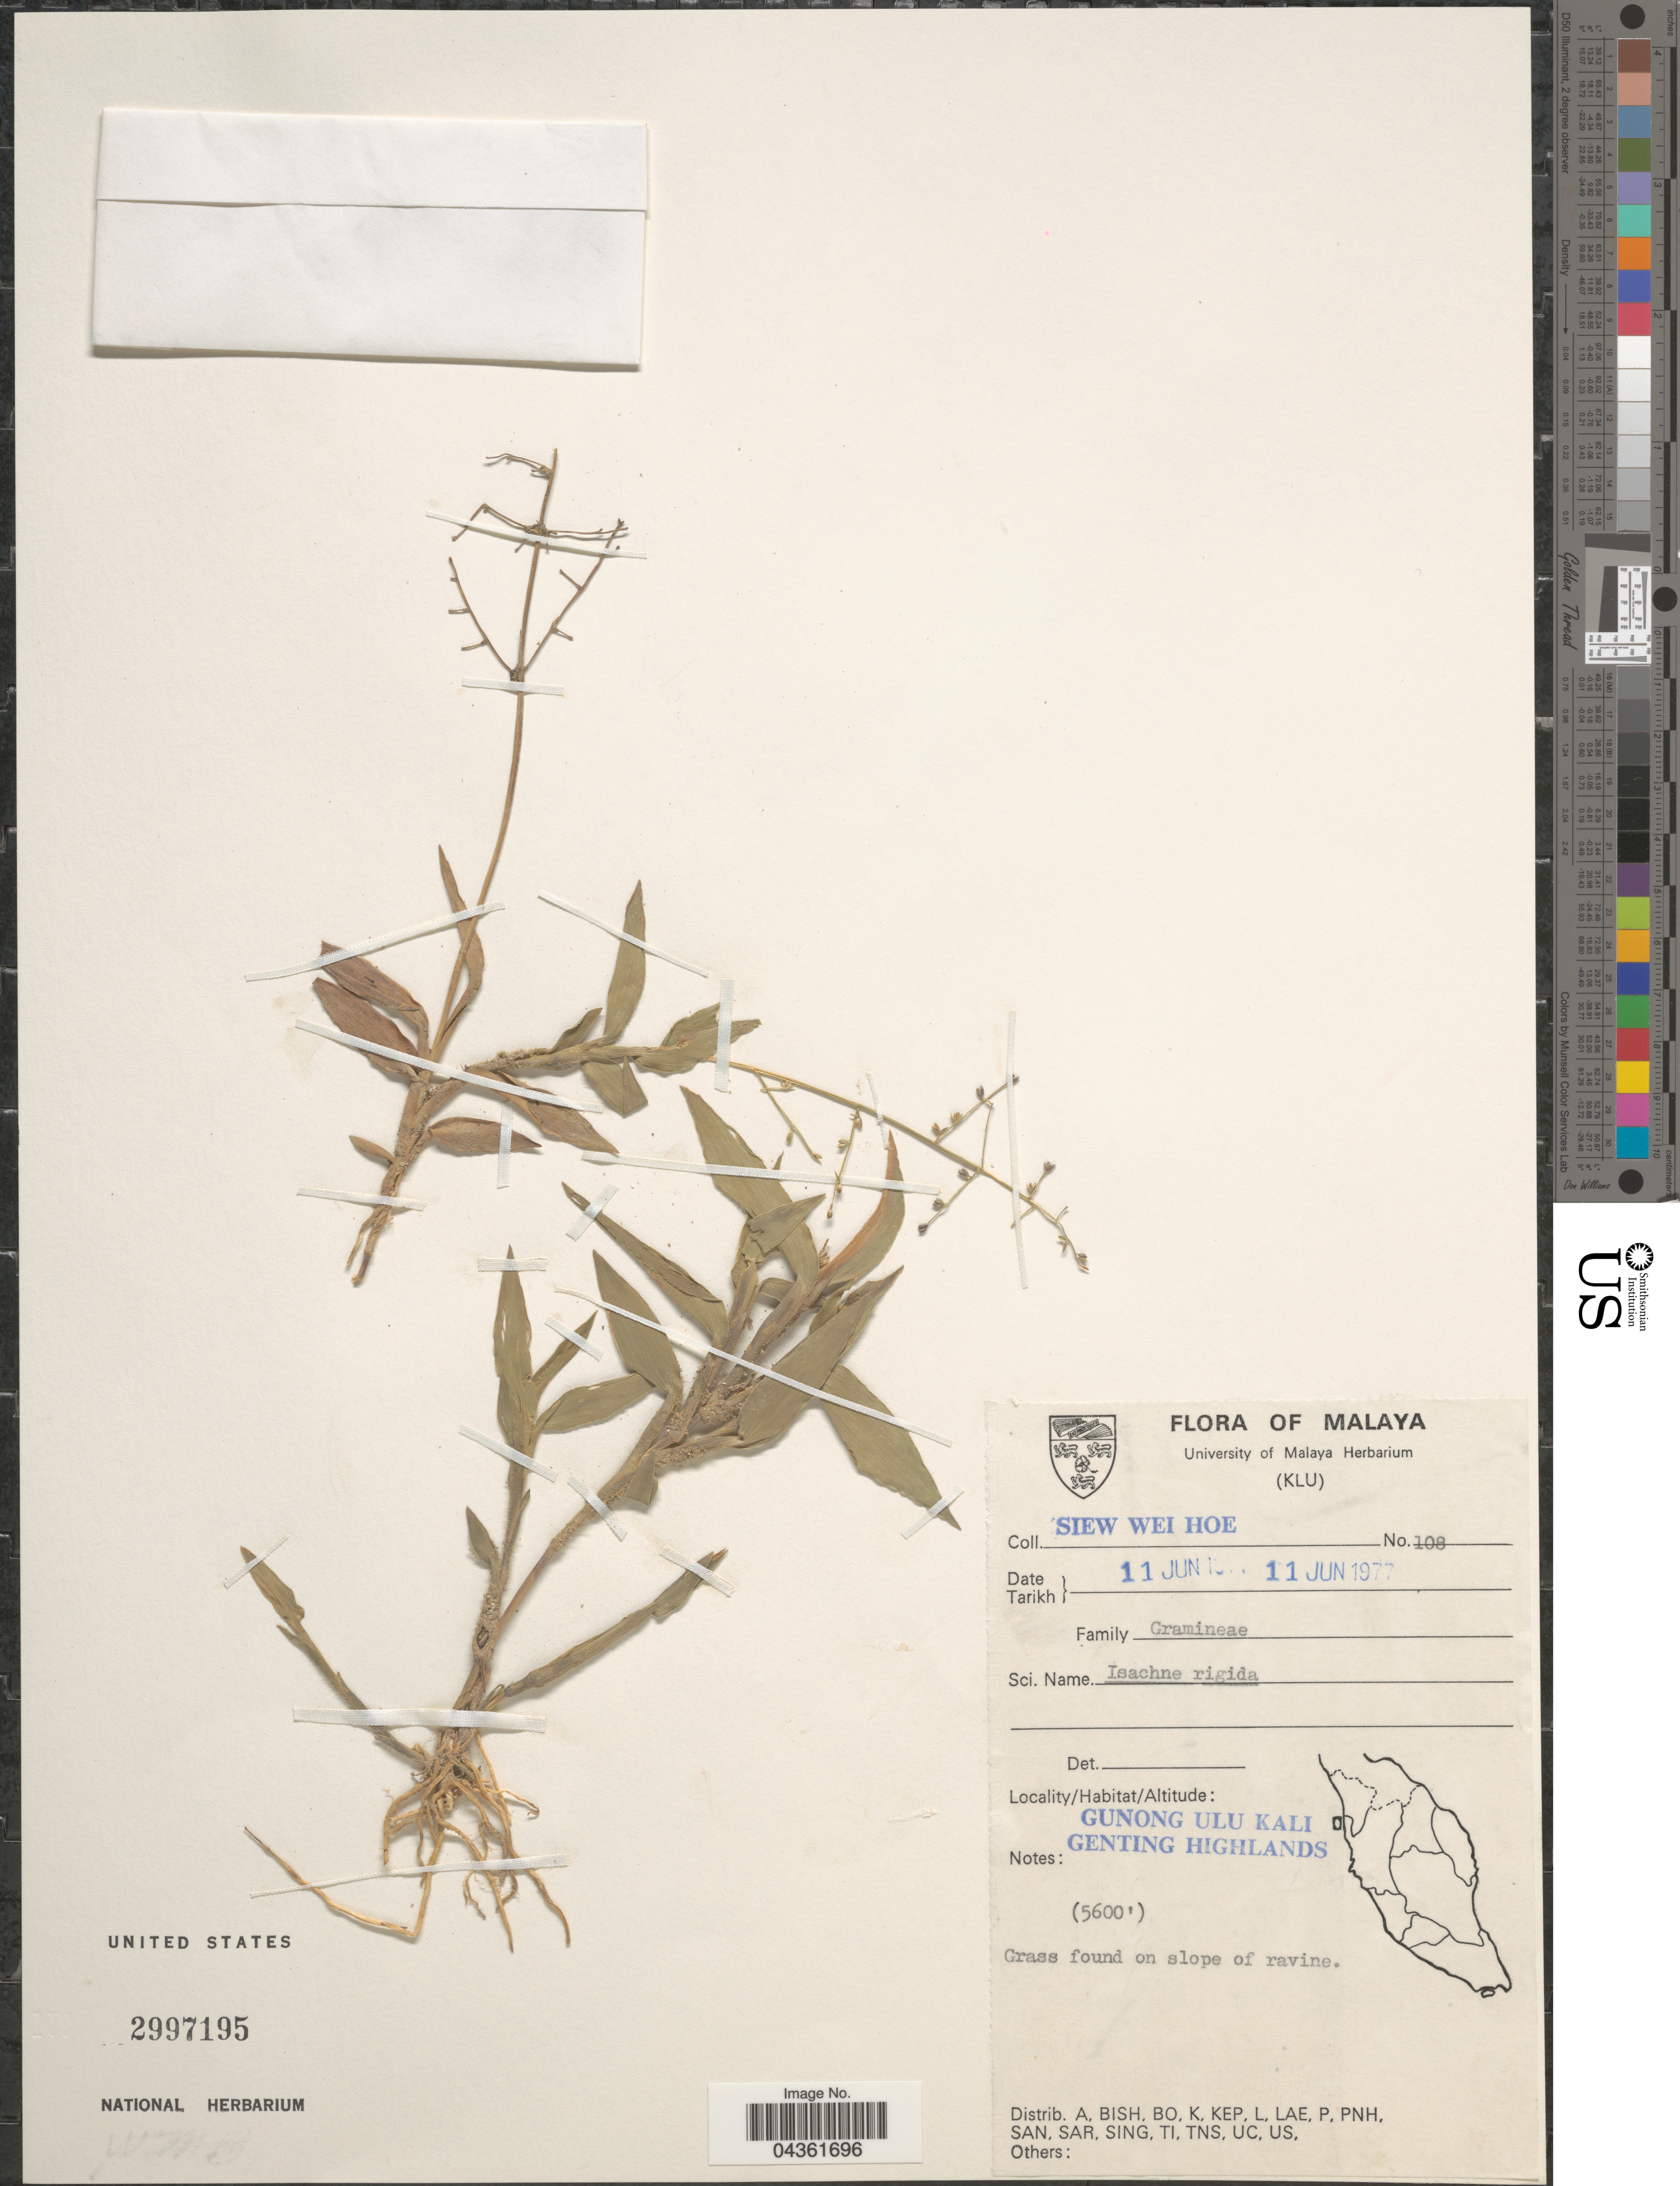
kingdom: Plantae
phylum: Tracheophyta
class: Liliopsida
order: Poales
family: Poaceae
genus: Isachne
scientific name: Isachne pangerangensis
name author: Zoll. & Moritzi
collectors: W. H. Siew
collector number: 108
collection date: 1977-06-11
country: Malaysia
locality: Malaya. Gunong Ulu Kali. Genting Highlands.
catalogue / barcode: US 2997195